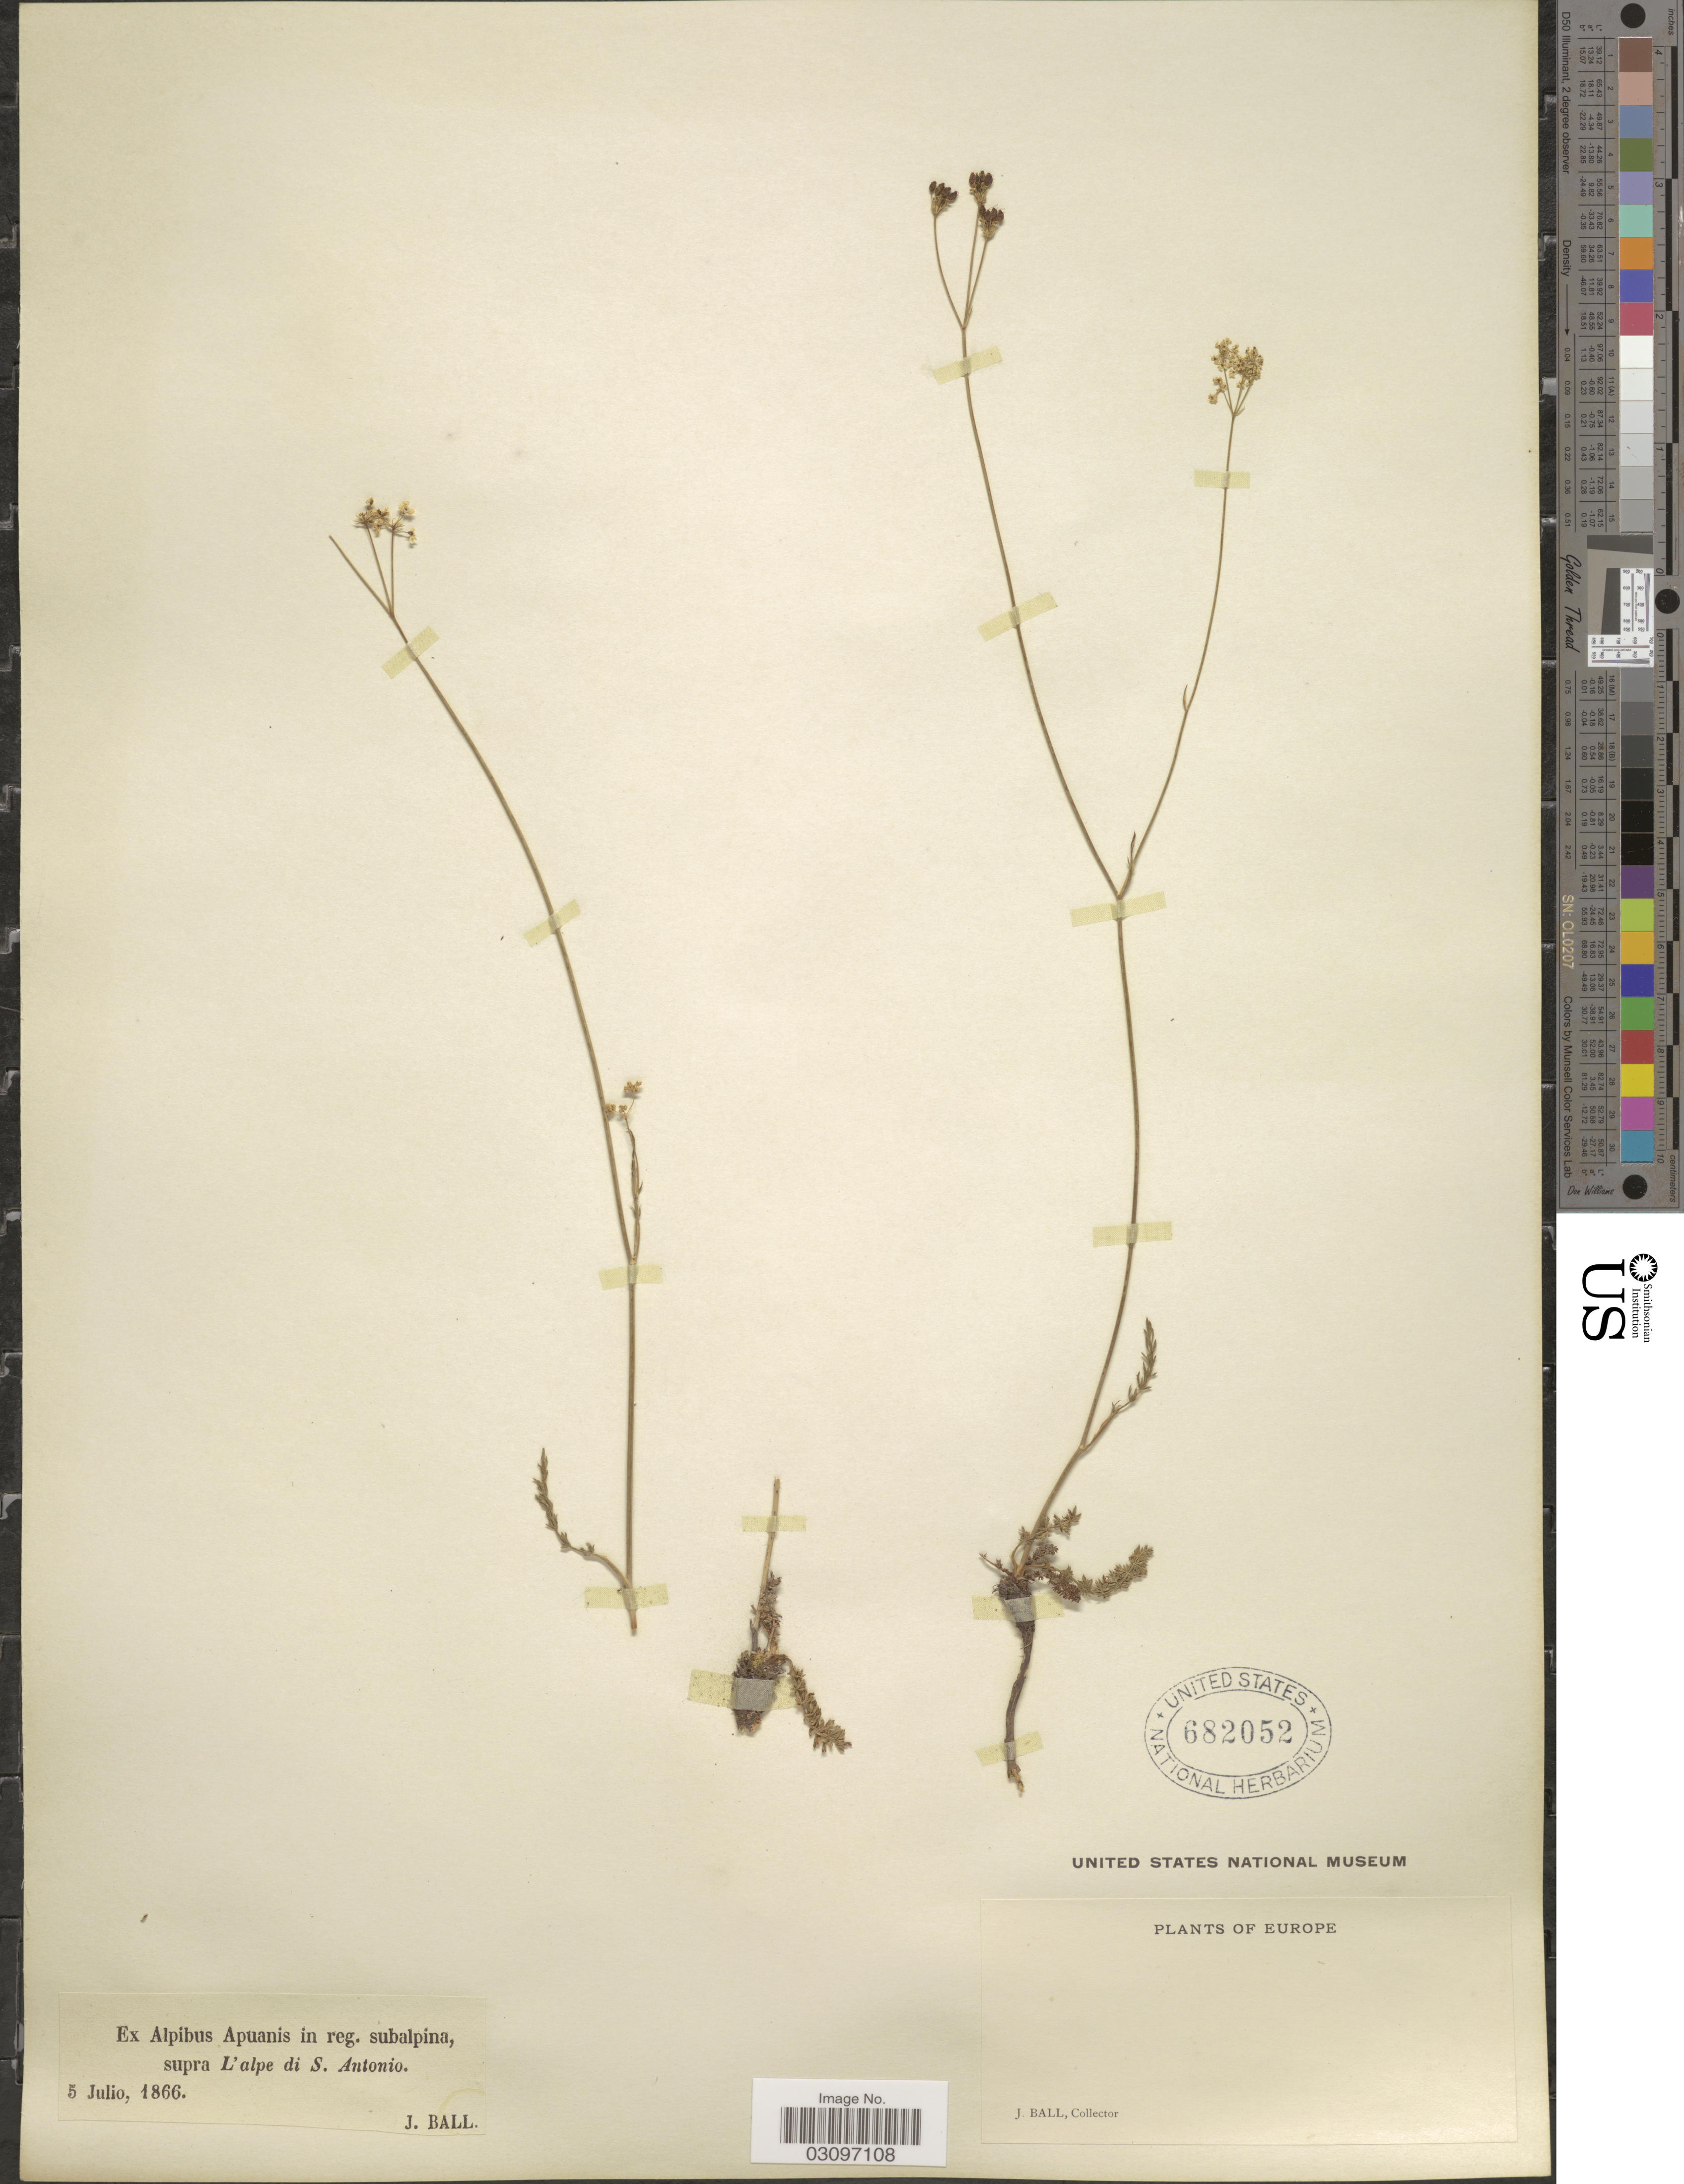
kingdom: Plantae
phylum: Tracheophyta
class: Magnoliopsida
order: Apiales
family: Apiaceae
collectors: J. Ball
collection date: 1866-07-05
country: Italy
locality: Europe. Ex Alpibus Apuanis in reg. subalpina, supra L'alpe di S. Antonio.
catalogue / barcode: US 682052